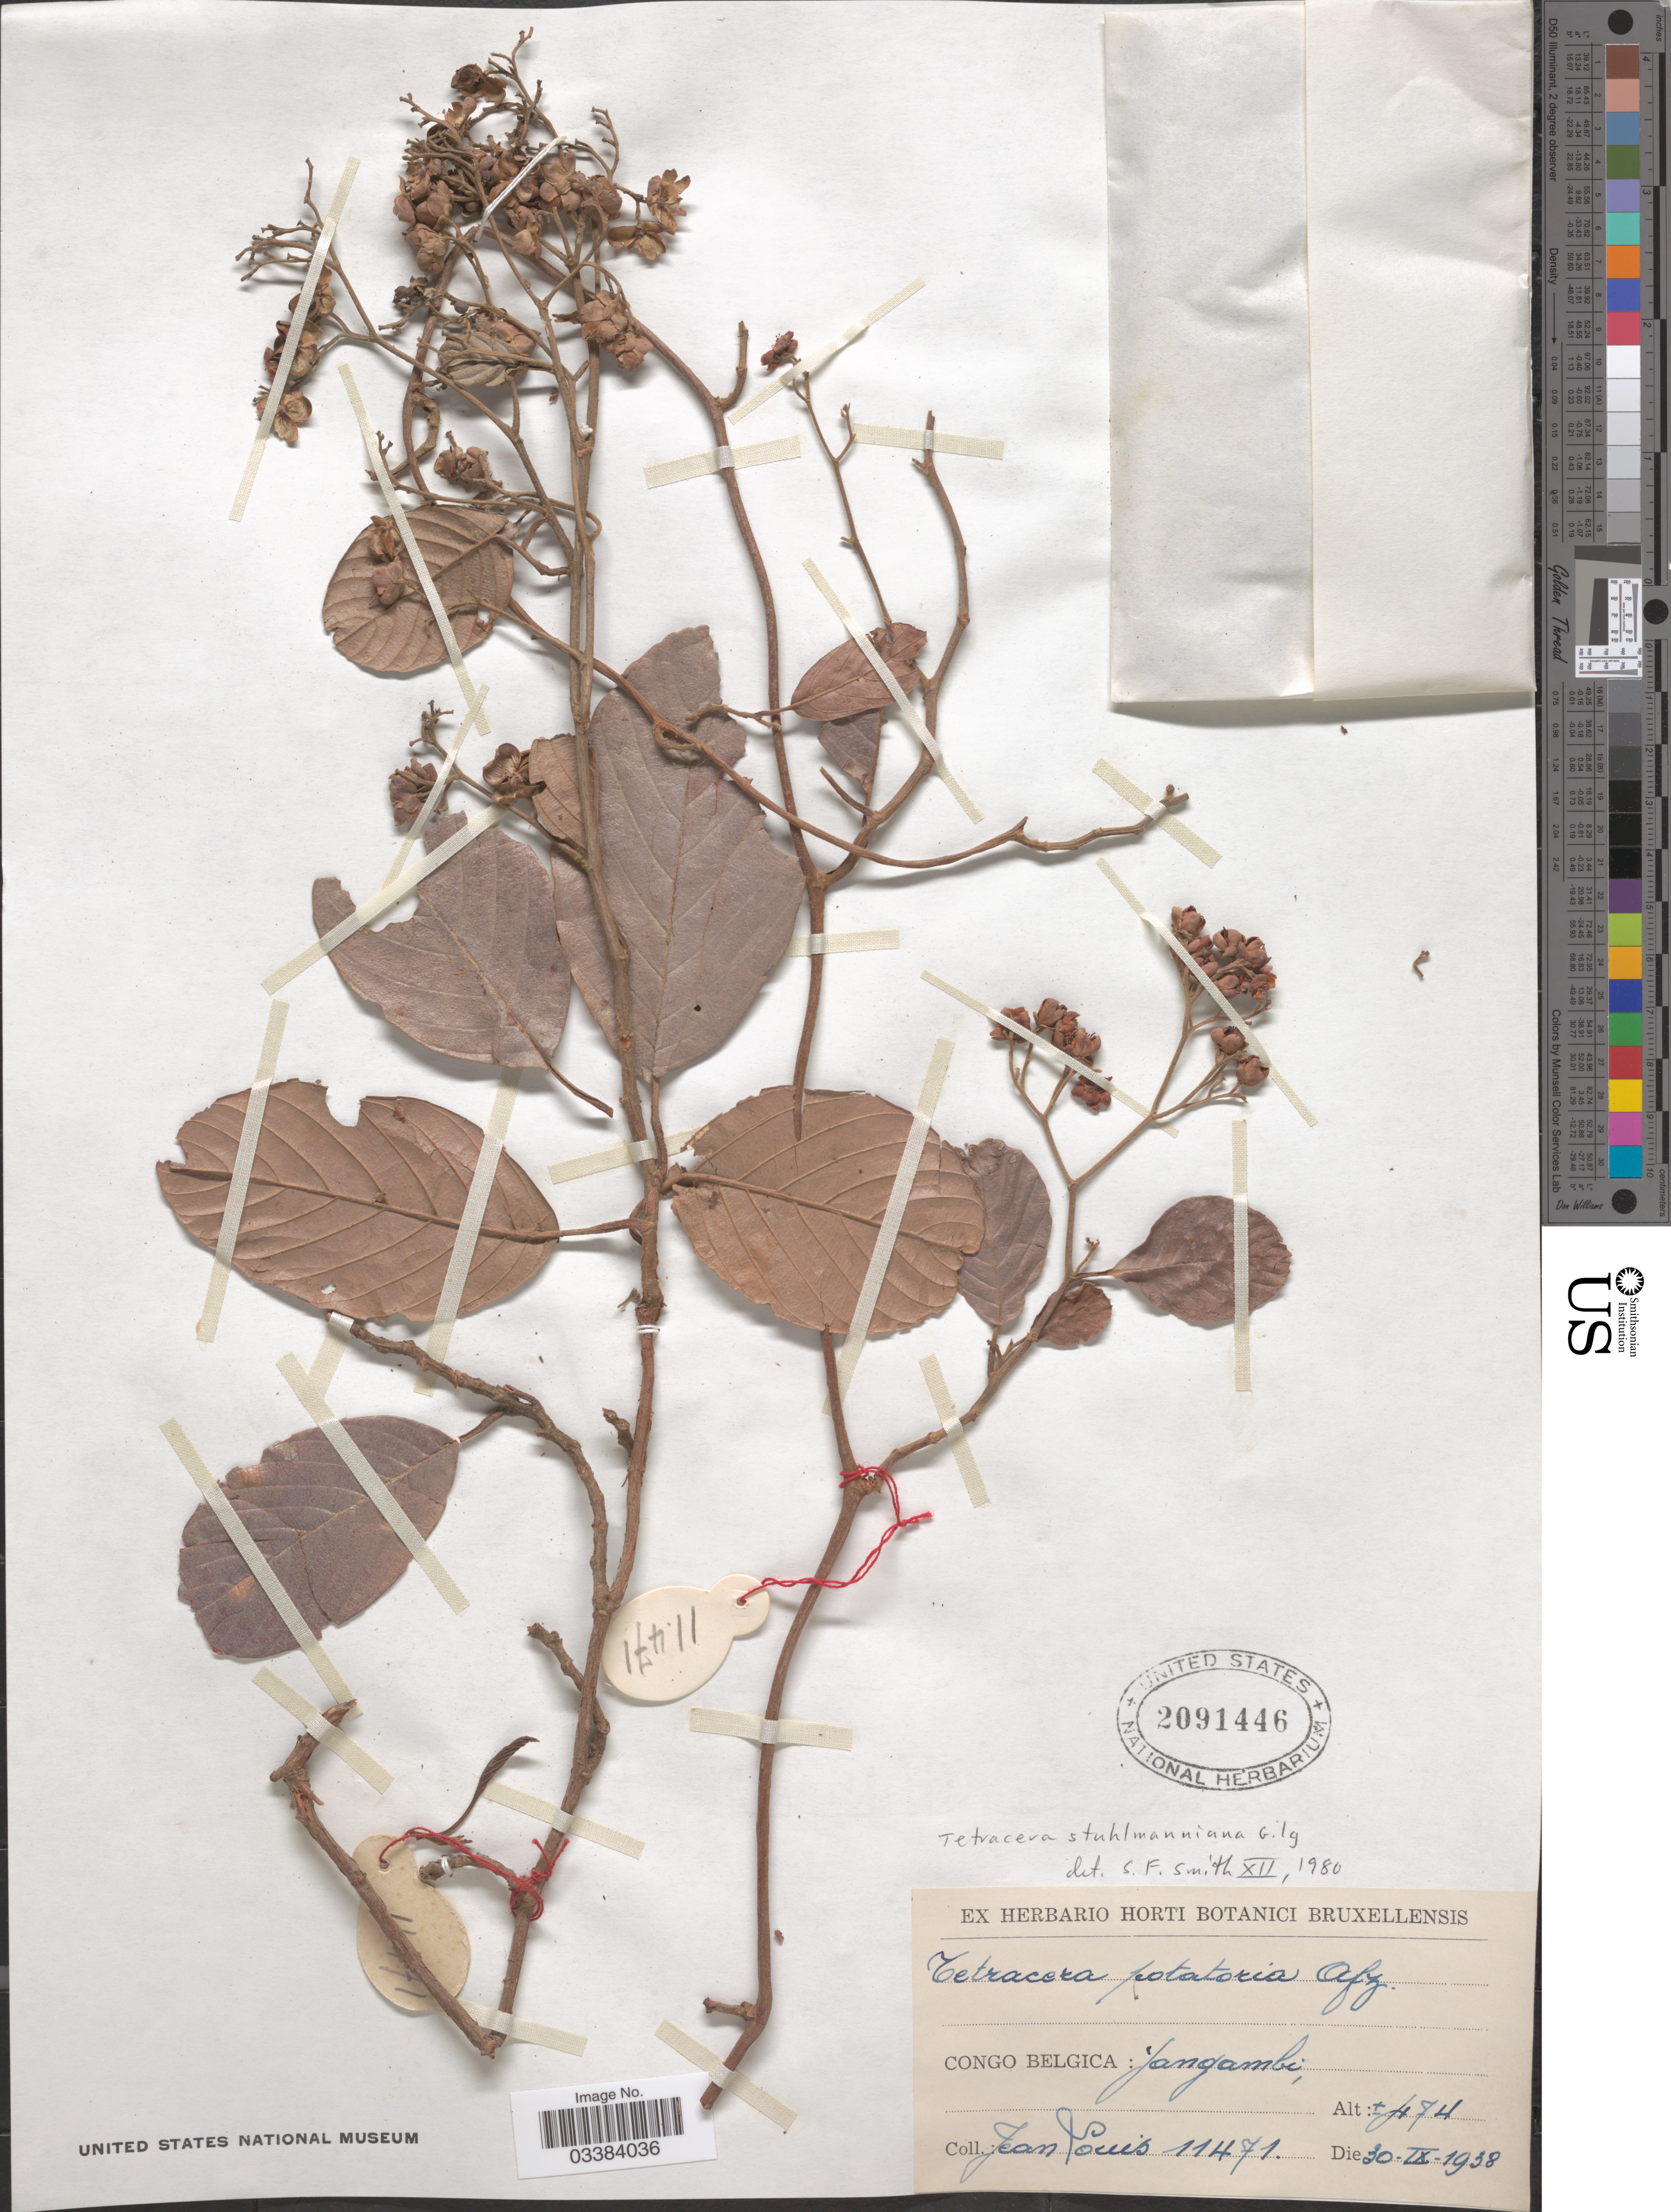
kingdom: Plantae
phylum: Tracheophyta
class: Magnoliopsida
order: Dilleniales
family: Dilleniaceae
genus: Tetracera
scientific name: Tetracera stuhlmanniana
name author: Gilg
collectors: J. Louis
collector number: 11471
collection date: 1938-09-30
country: Congo, Democratic Republic of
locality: Congo Belgica: Yangambi.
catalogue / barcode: US 2091446